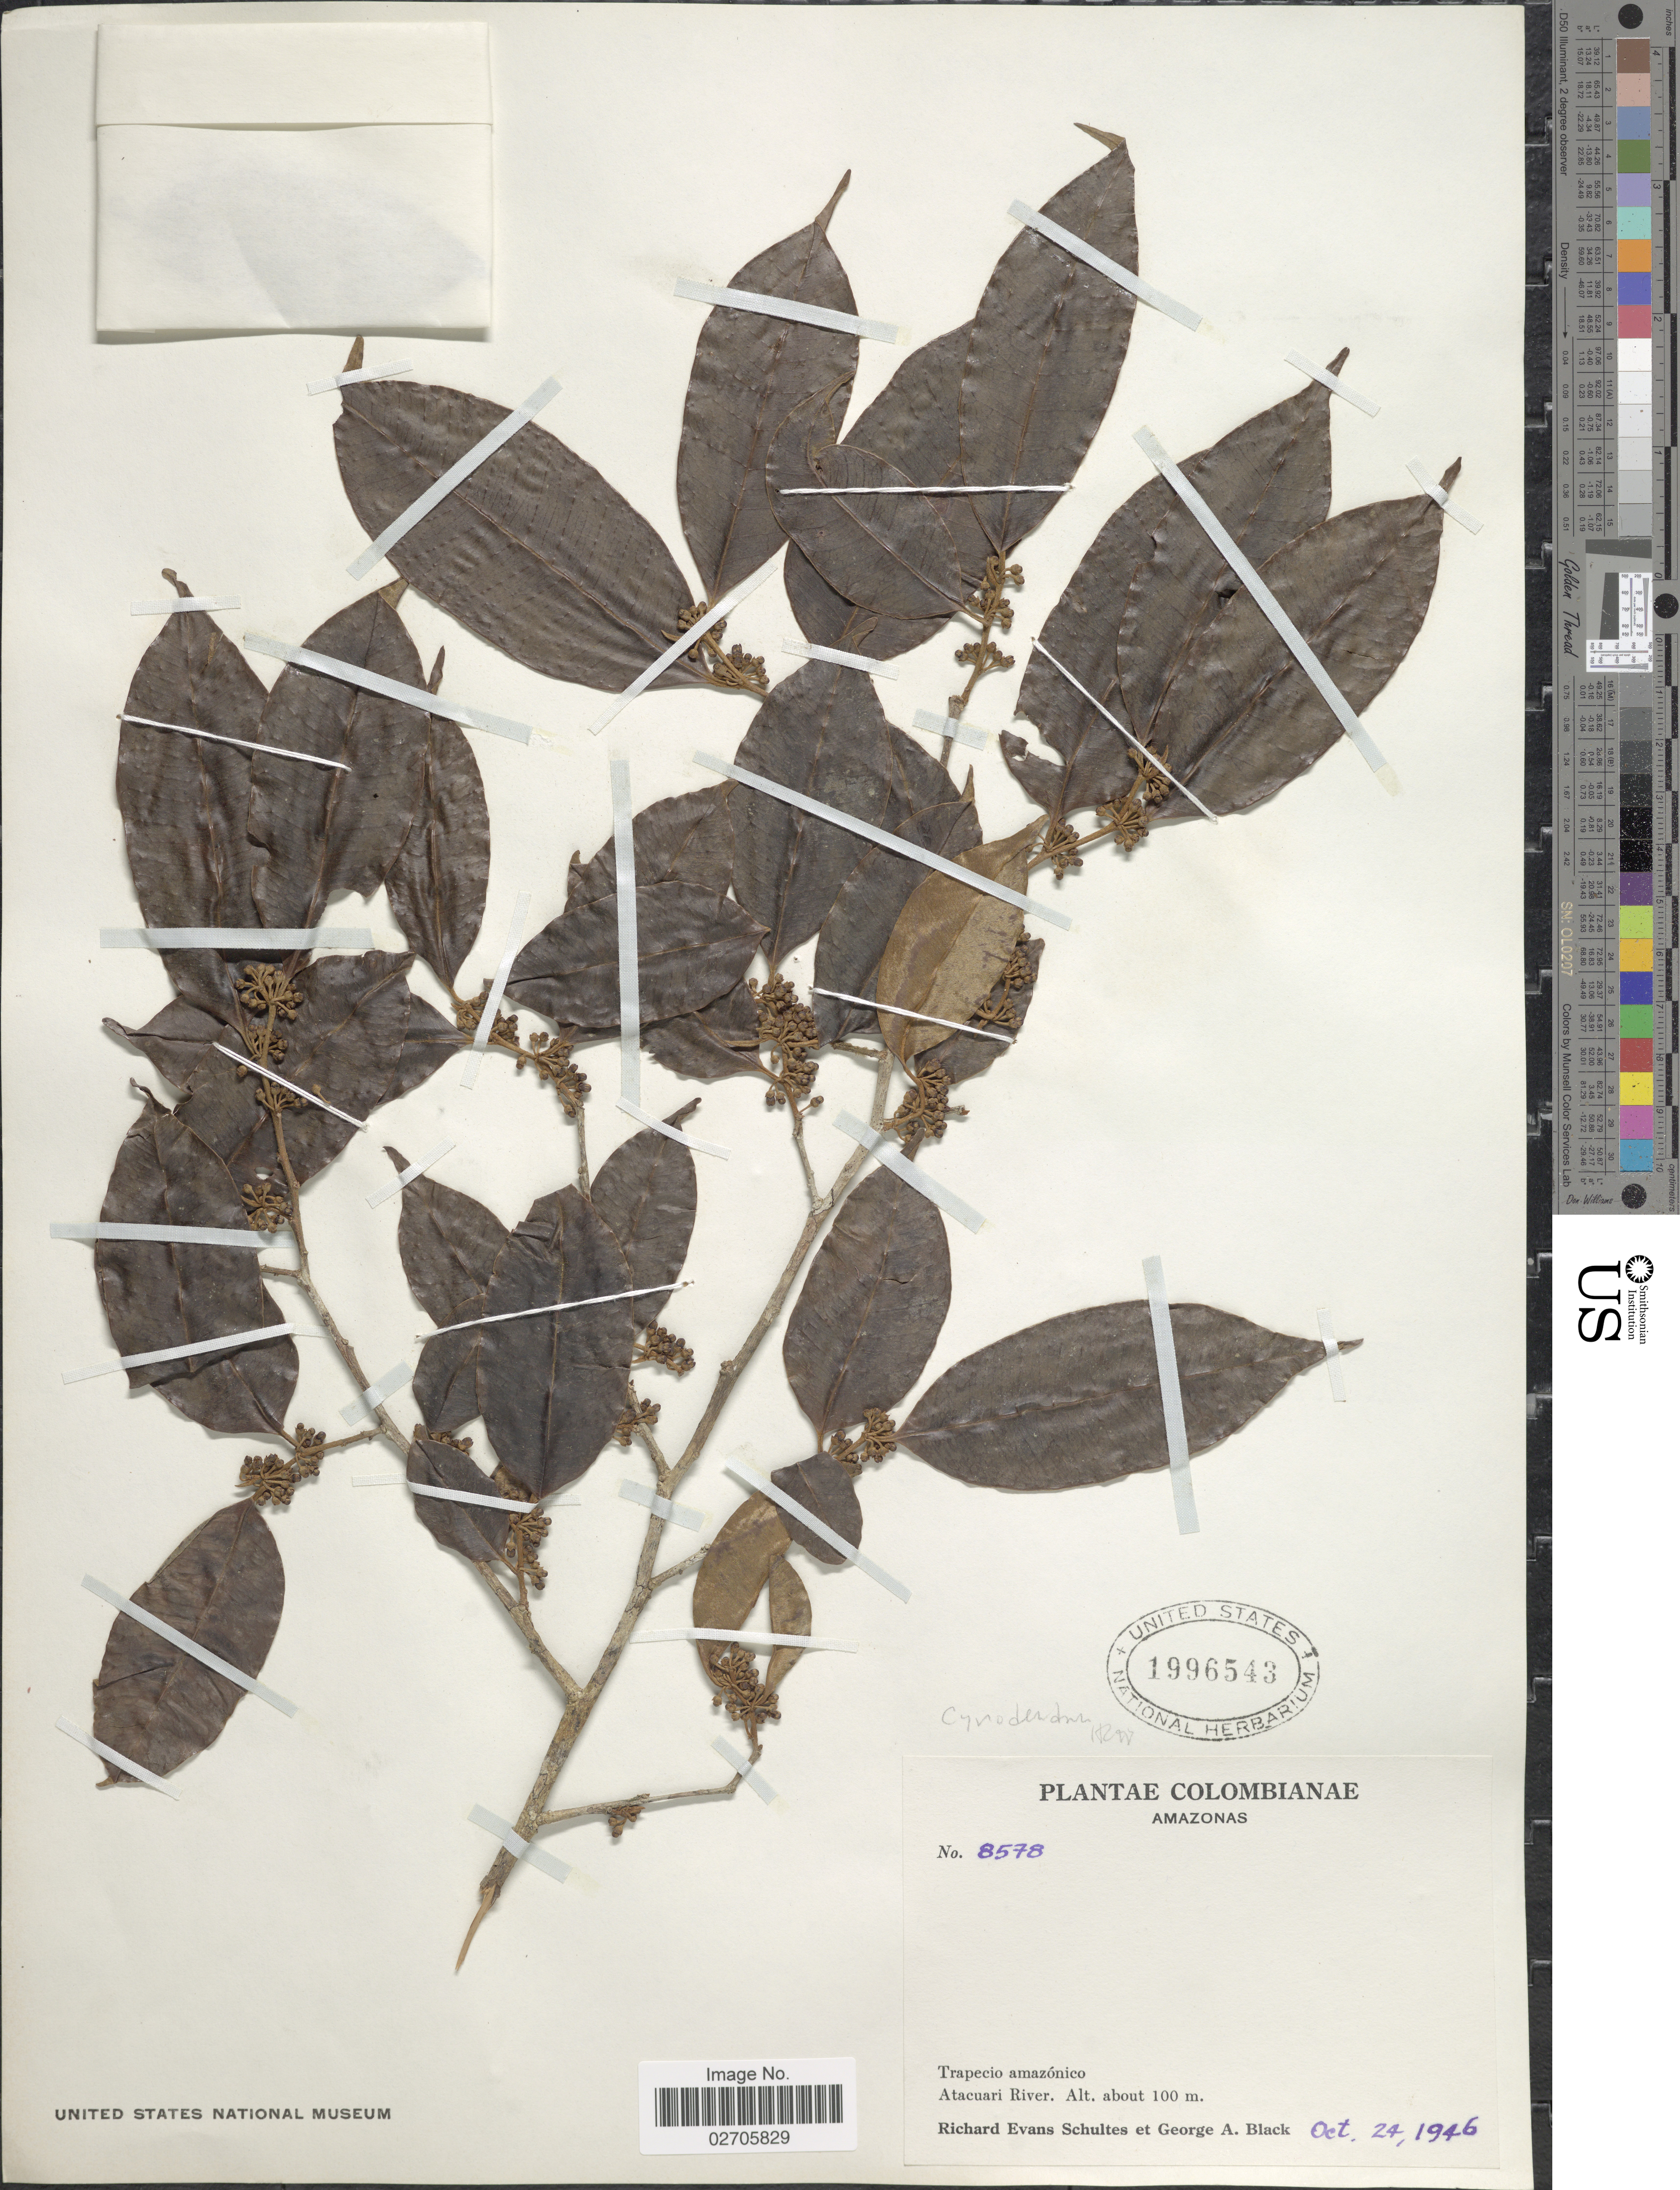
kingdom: Plantae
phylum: Tracheophyta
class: Magnoliopsida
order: Ericales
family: Sapotaceae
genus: Chrysophyllum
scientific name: Chrysophyllum sp.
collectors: R. E. Schultes & G. A. Black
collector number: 8578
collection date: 1946-10-24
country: Colombia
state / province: Amazônas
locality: Trapecio amazónico, Atacuari River.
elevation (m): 100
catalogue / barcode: US 1996543